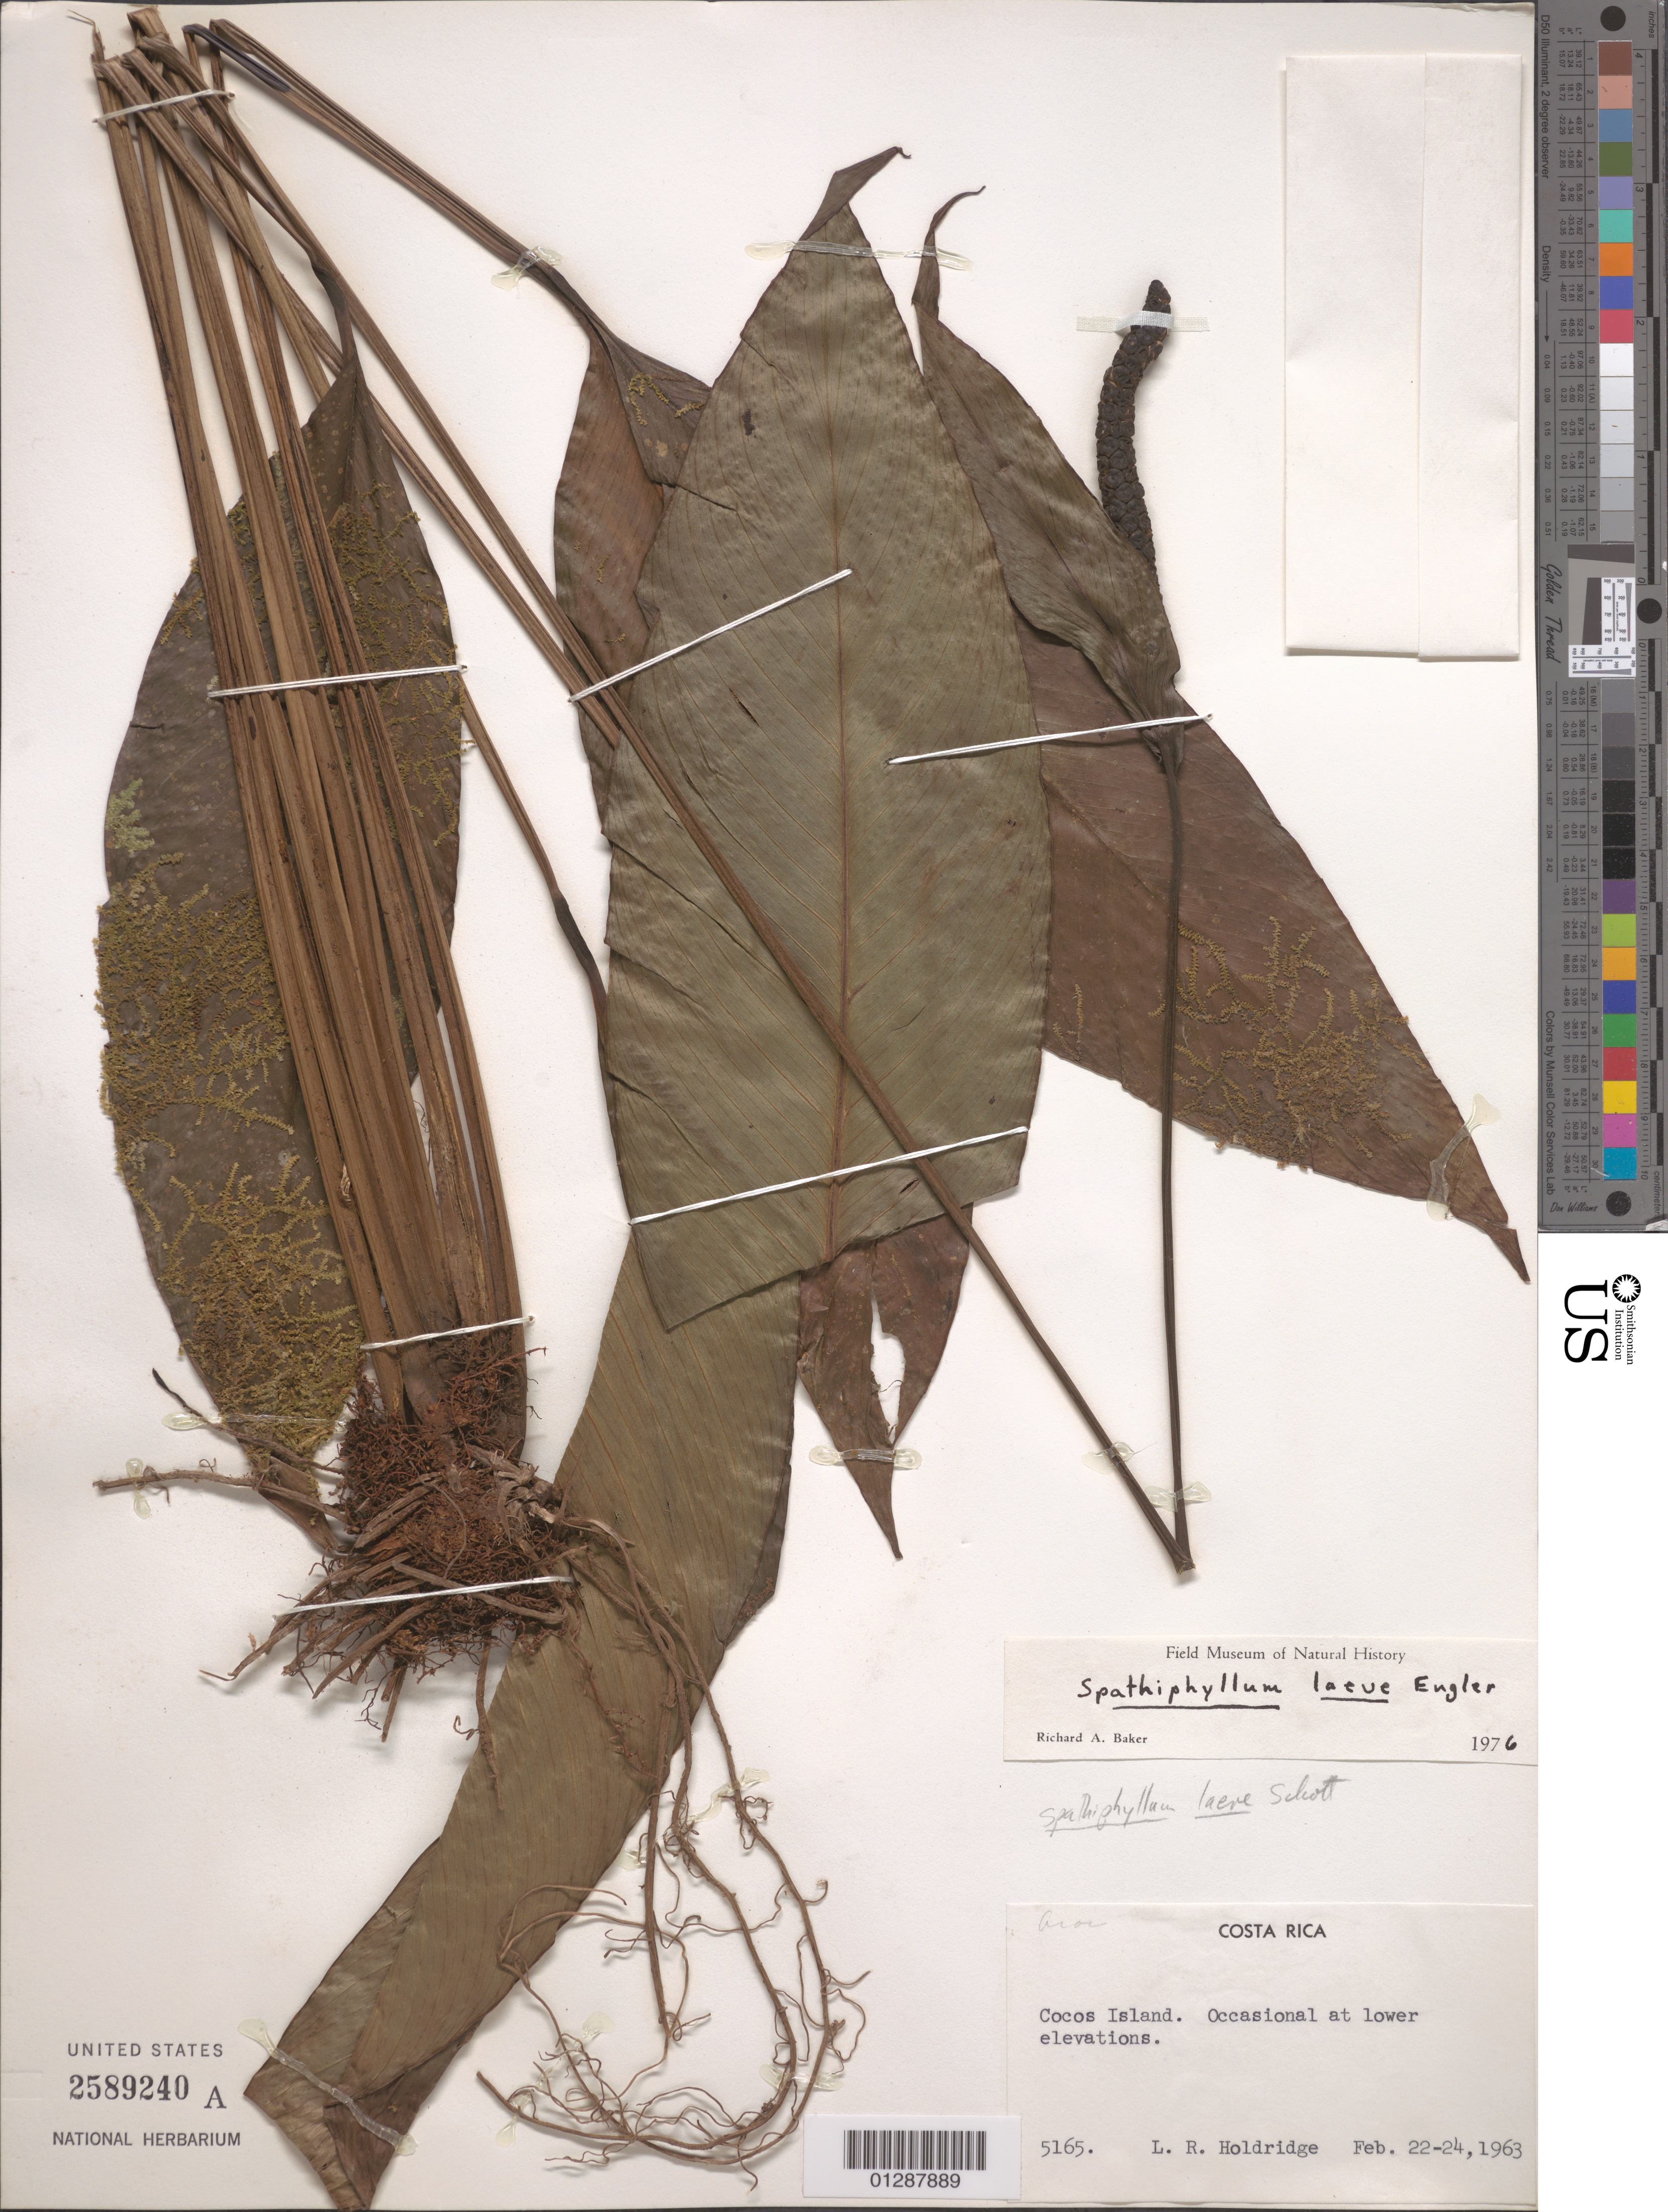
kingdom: Plantae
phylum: Tracheophyta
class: Liliopsida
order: Alismatales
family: Araceae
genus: Spathiphyllum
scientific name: Spathiphyllum laeve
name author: Engl.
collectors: L. Holdridge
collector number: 5165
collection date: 1963-02-22/1963-02-24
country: Costa Rica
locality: Cocos Island.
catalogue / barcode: US 2589240A